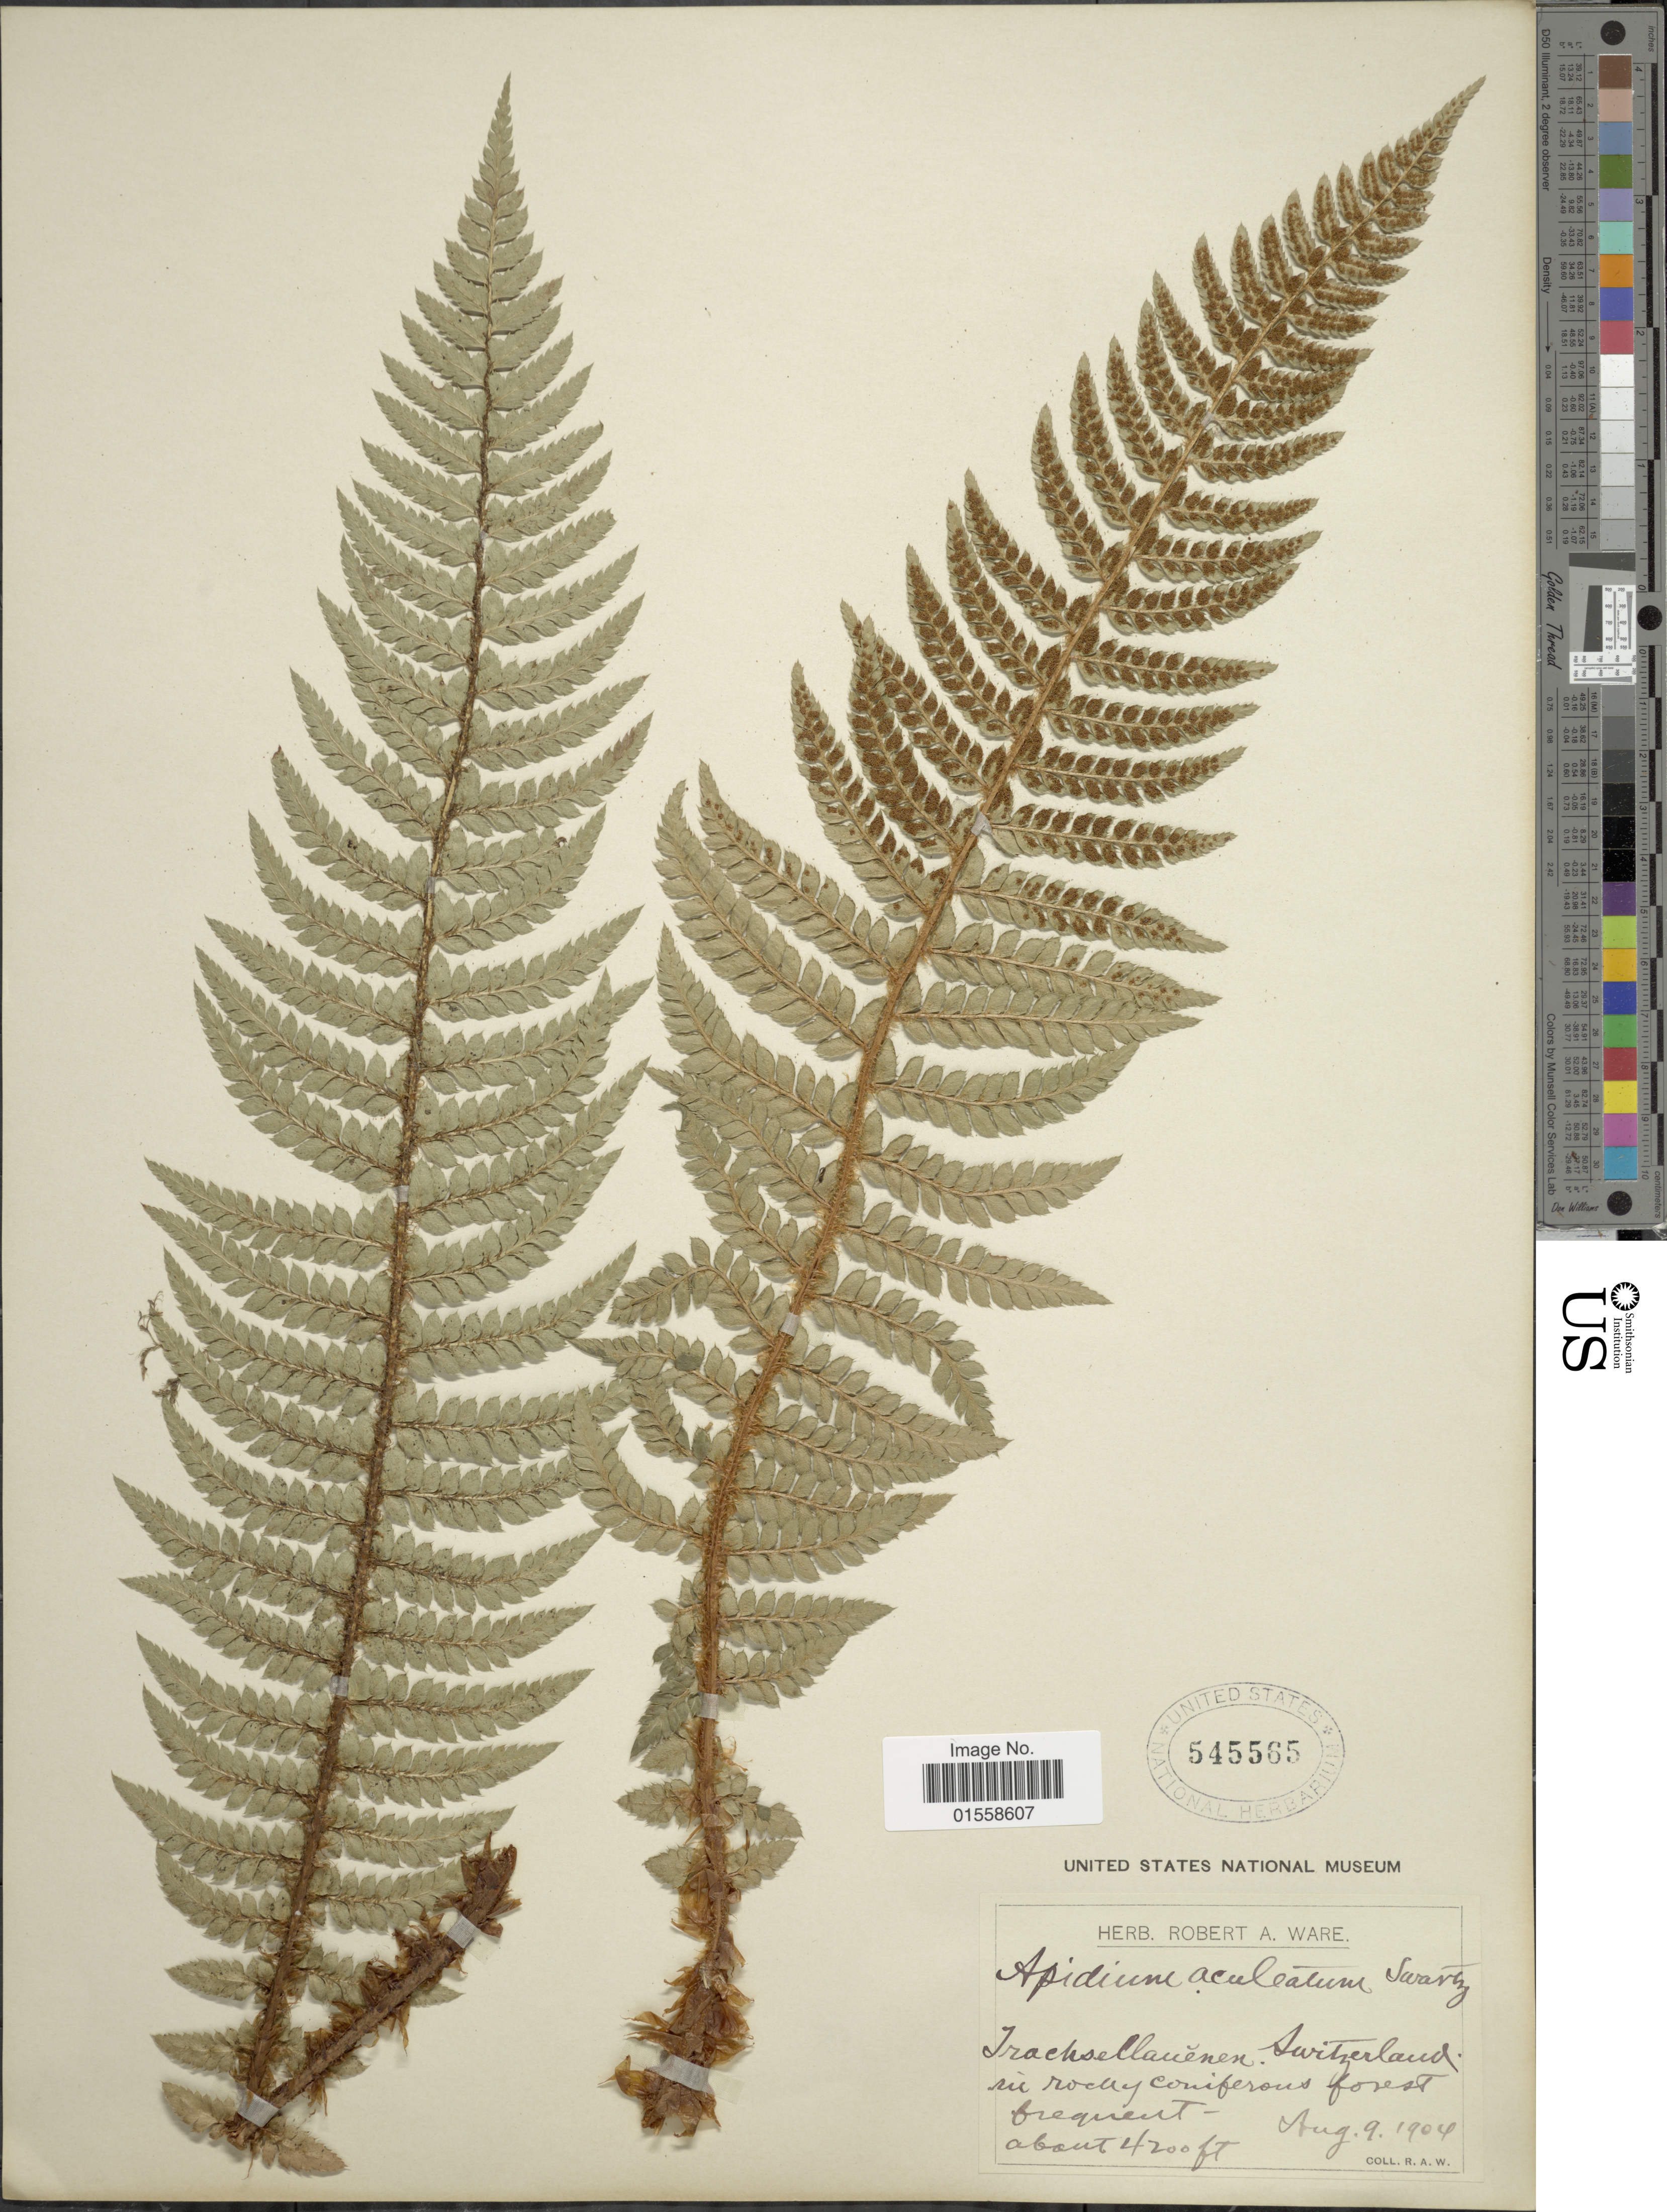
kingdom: Plantae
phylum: Tracheophyta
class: Polypodiopsida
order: Polypodiales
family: Dryopteridaceae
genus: Polystichum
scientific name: Polystichum aculeatum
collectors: R. Ware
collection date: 1904-08-09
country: Switzerland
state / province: Bern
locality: Trachsellauenen, Switzerland.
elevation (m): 1280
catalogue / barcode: US 545565